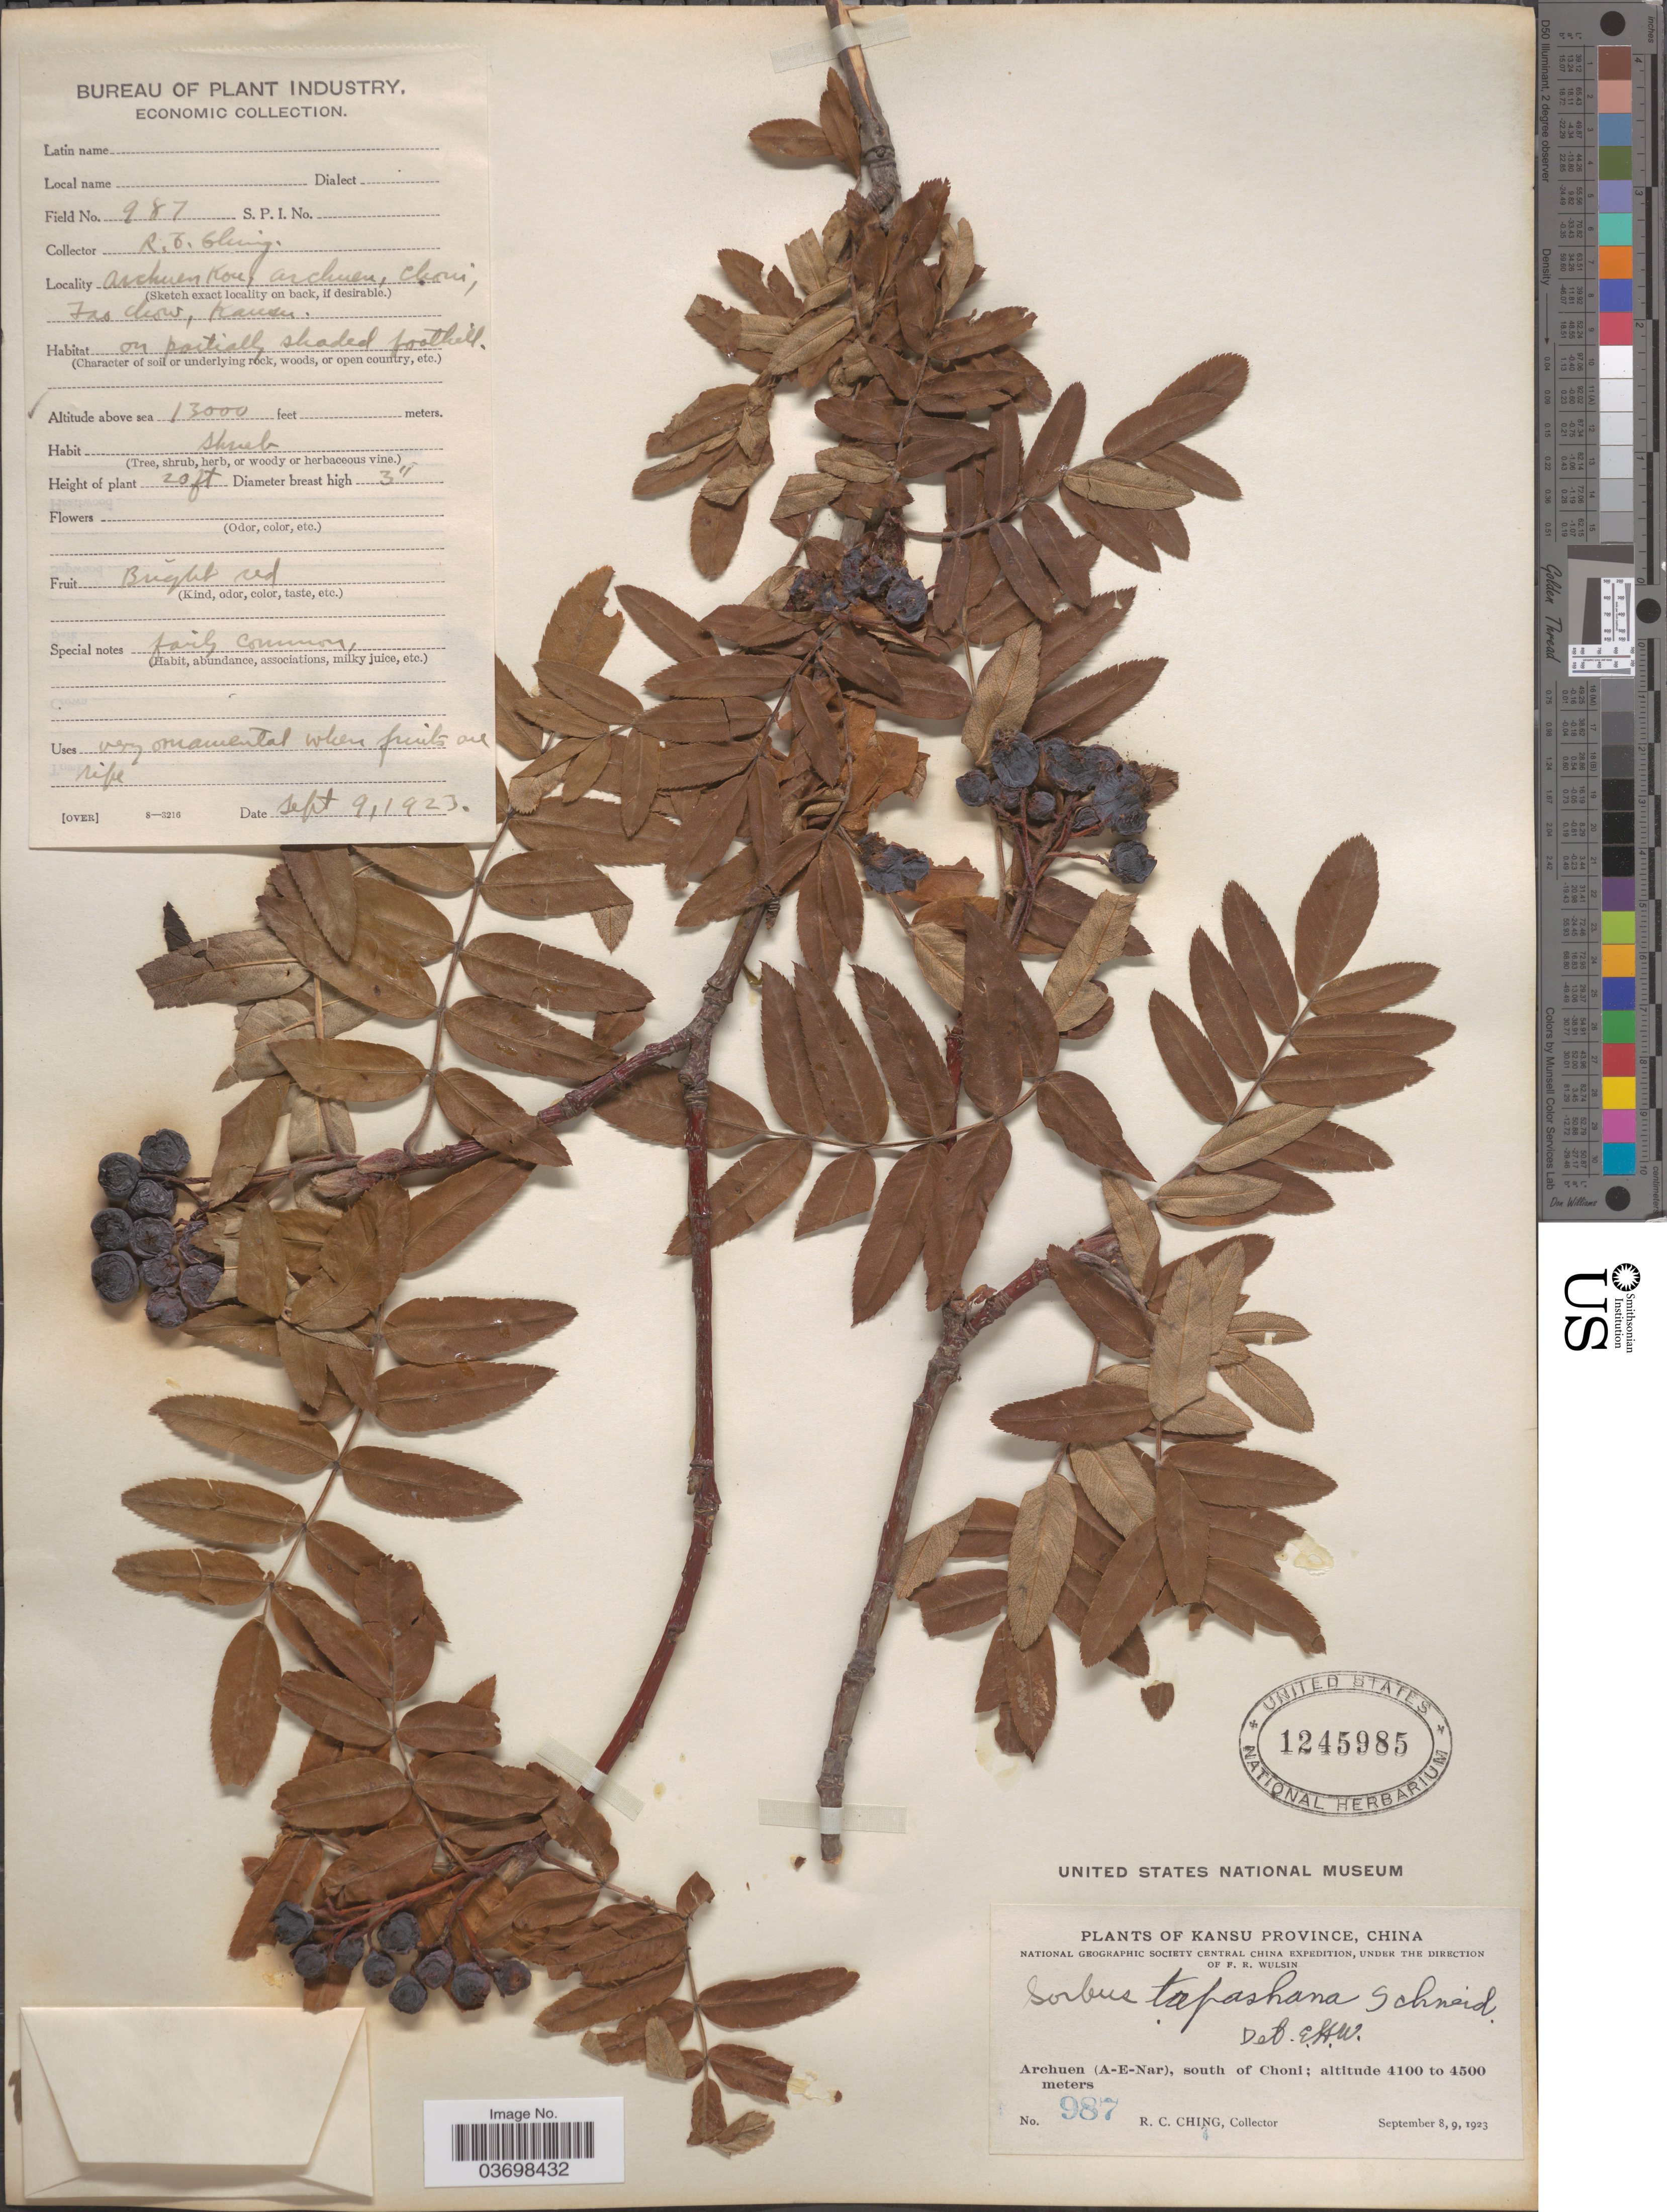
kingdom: Plantae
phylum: Tracheophyta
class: Magnoliopsida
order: Rosales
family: Rosaceae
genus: Sorbus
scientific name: Sorbus tianshanica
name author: Rupr.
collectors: R. C. Ching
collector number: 987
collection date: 1923-09-09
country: China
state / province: Gansu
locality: Kansu Province. Archuen Kou, Archuen (A-E-Nar), south of Choni, Tao Chow. [interpreted]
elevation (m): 3962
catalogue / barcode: US 1245985